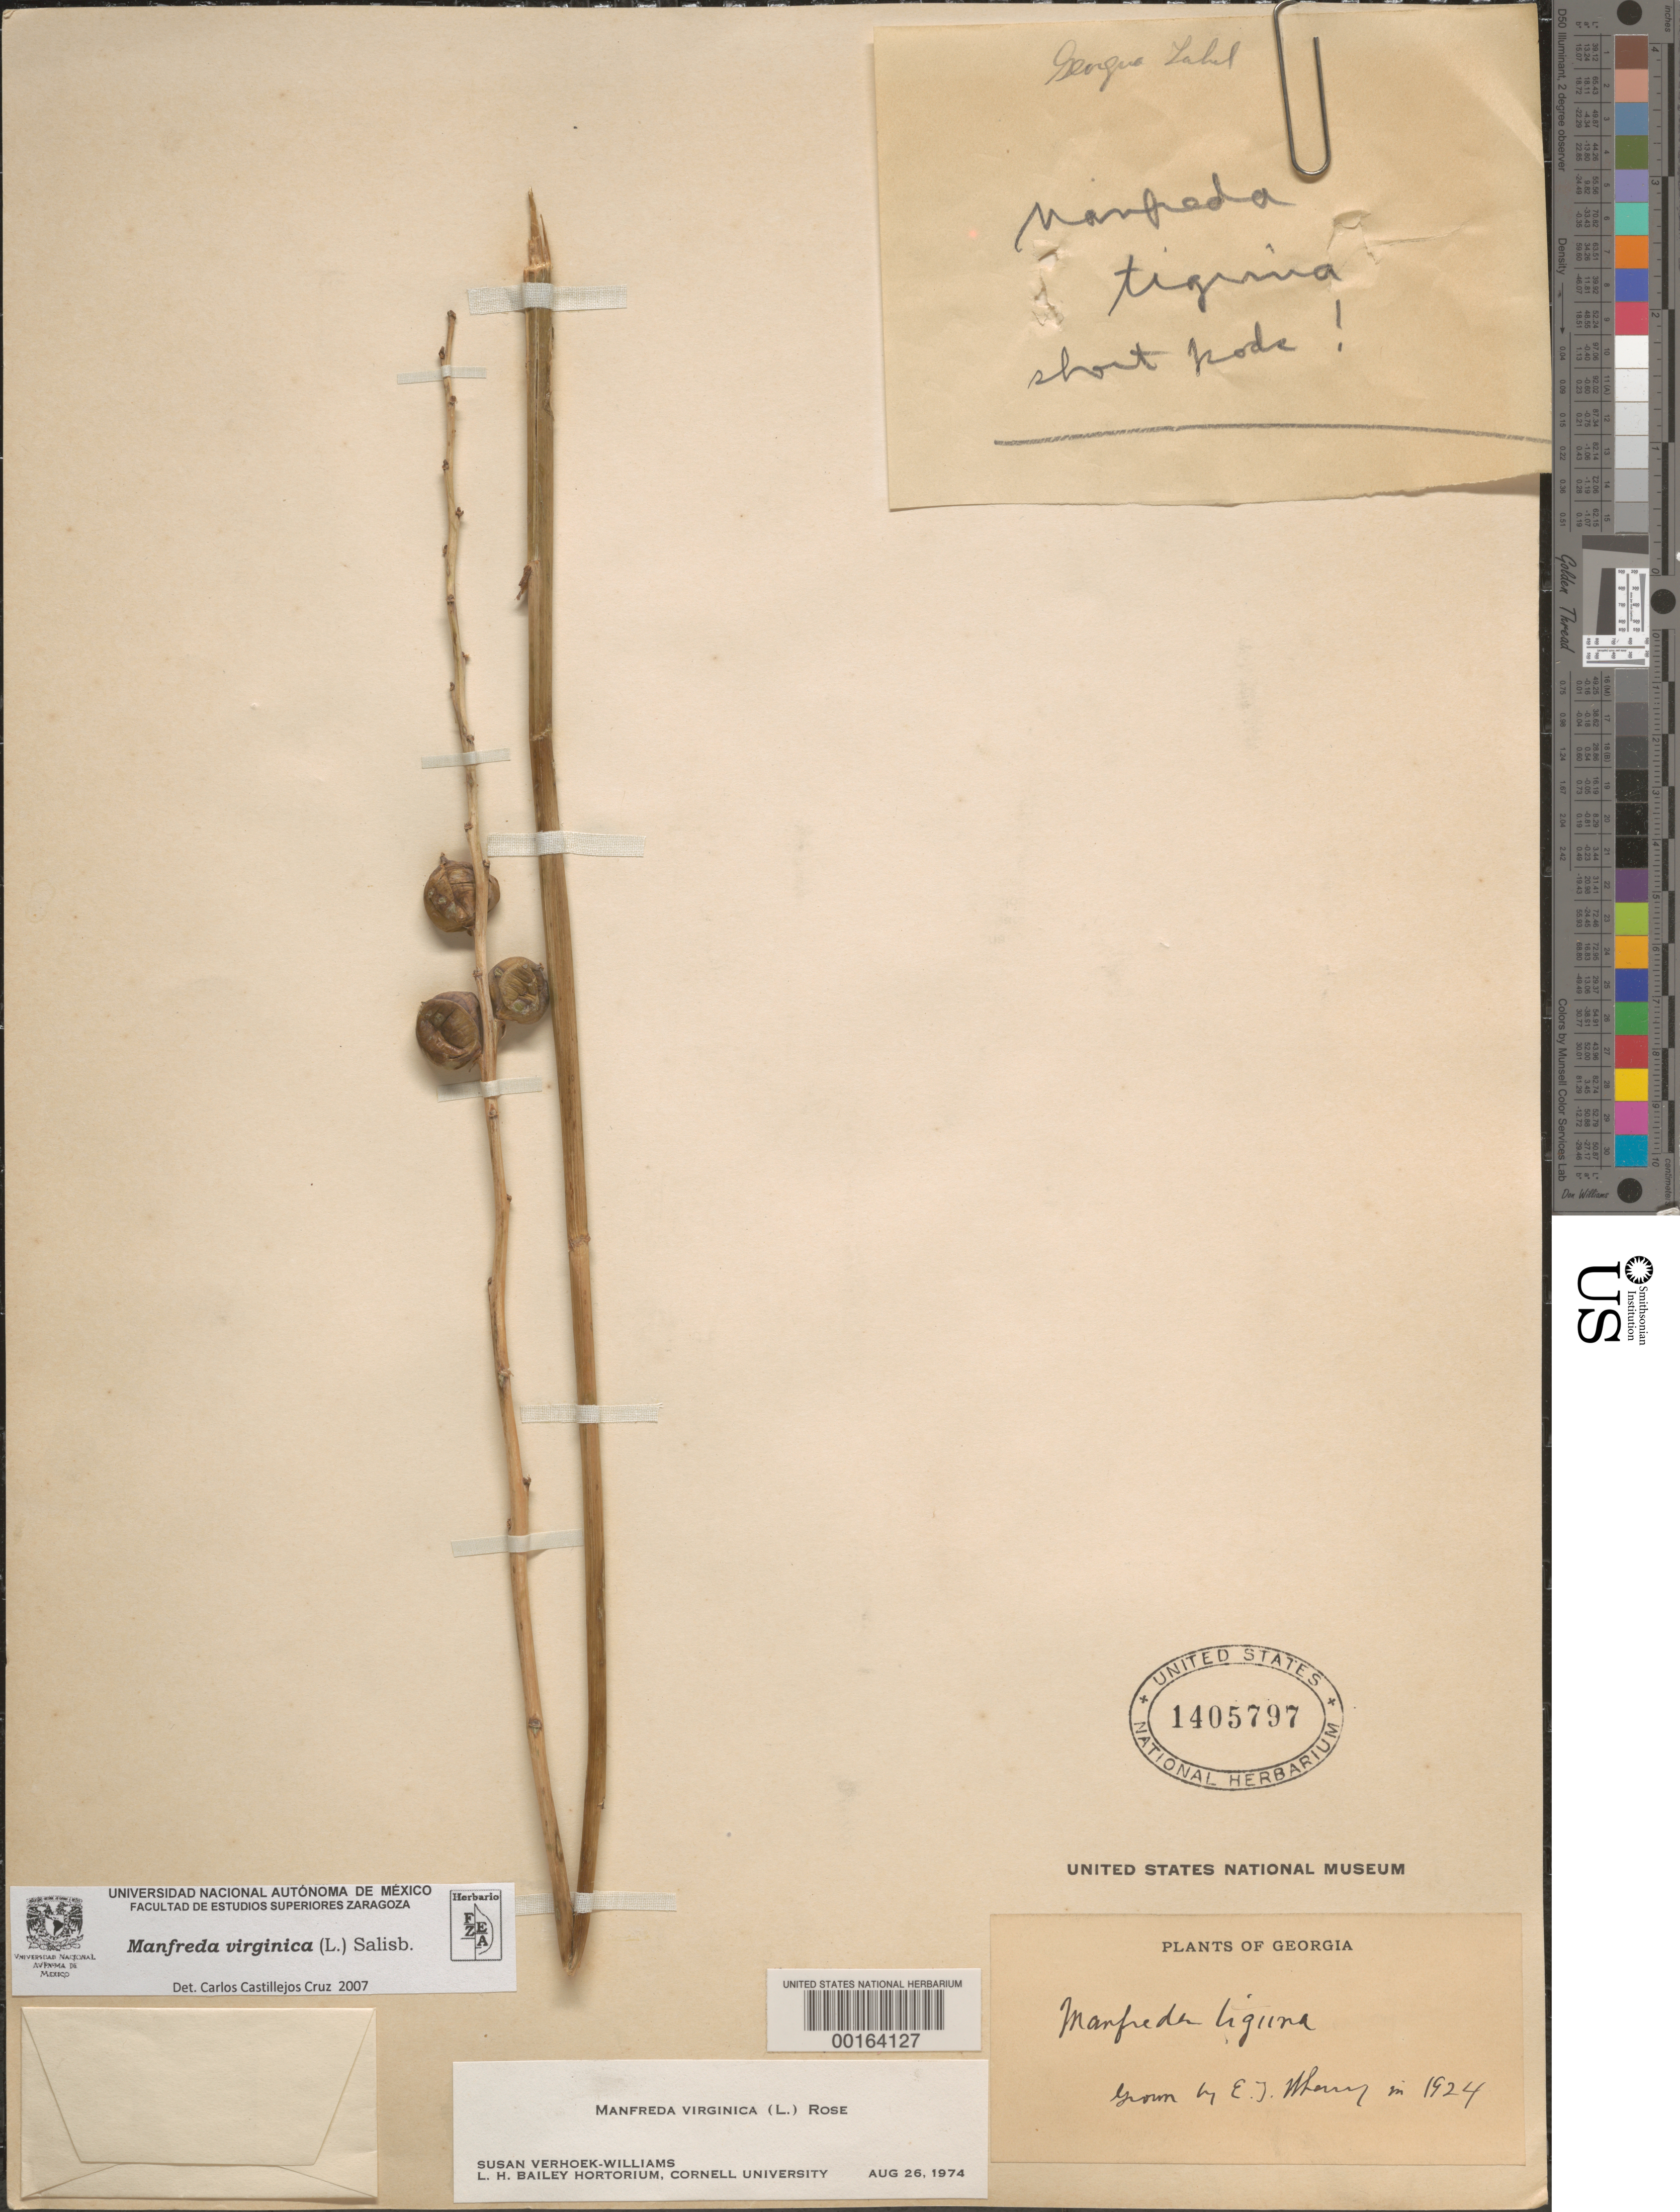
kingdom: Plantae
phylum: Tracheophyta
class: Liliopsida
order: Asparagales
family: Asparagaceae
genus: Manfreda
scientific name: Manfreda virginica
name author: (L.) Salisb. ex Rose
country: United States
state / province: Georgia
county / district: Clay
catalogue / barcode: US 1405797